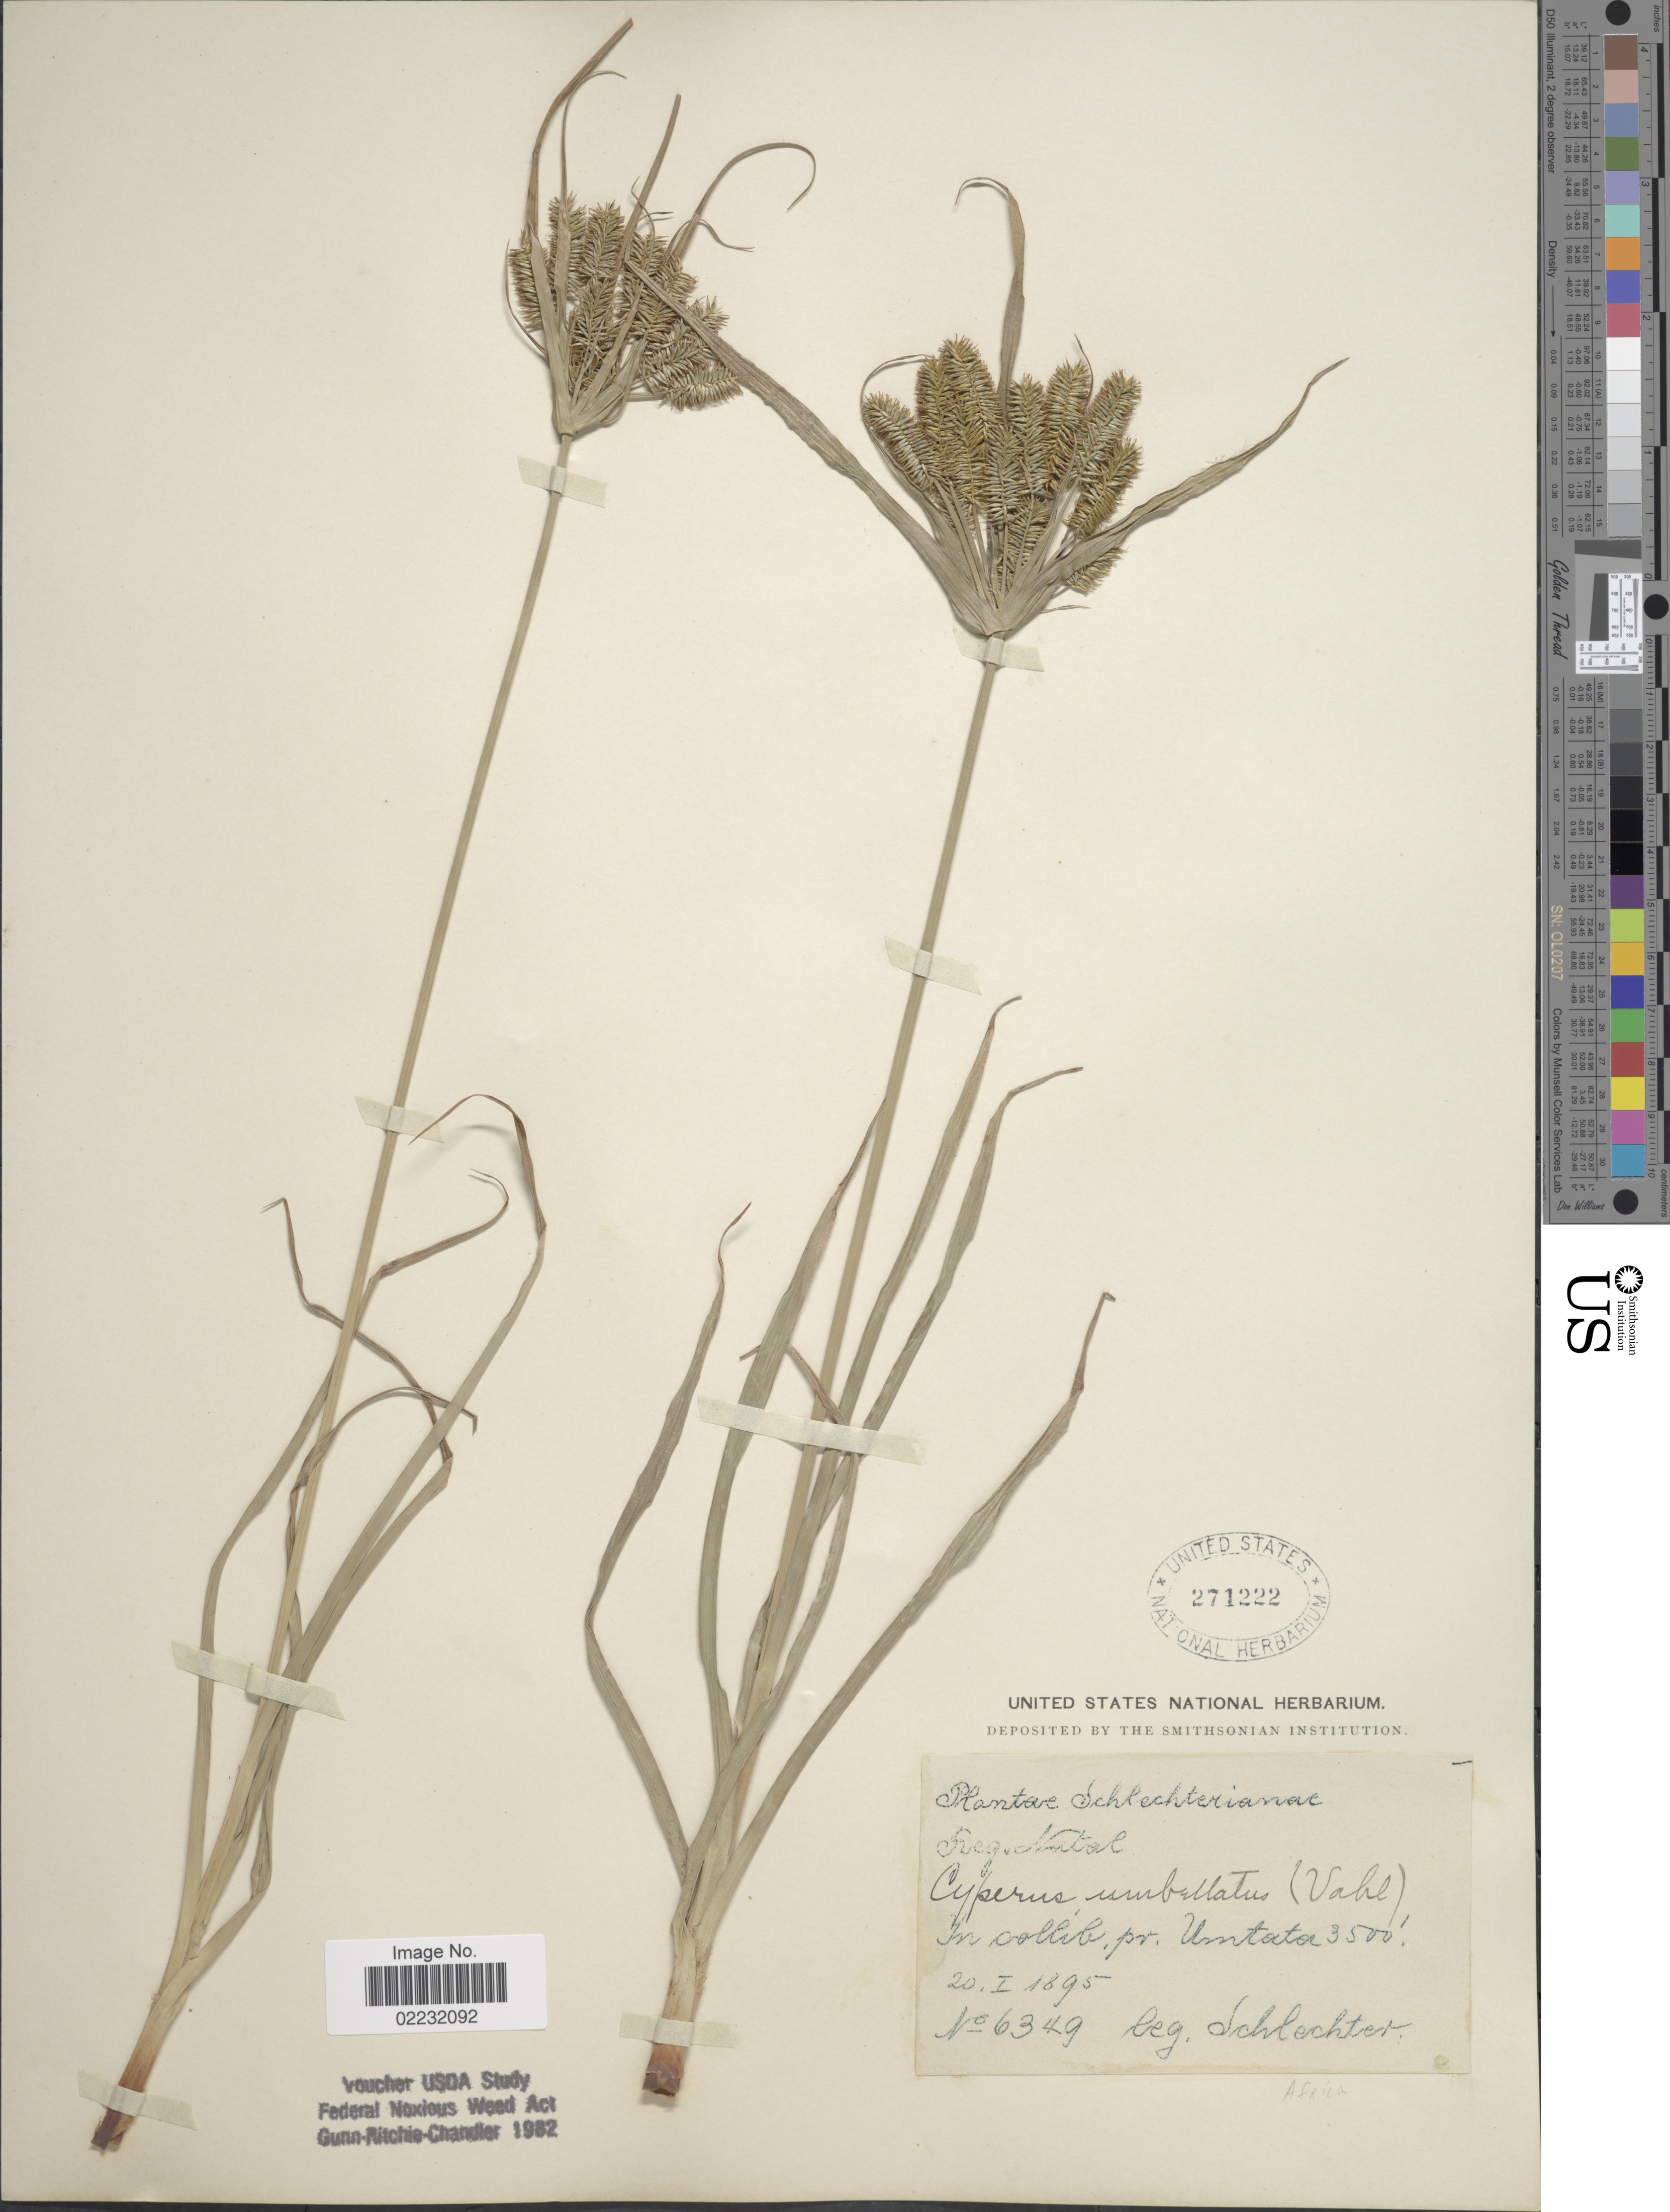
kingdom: Plantae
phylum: Tracheophyta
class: Liliopsida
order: Poales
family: Cyperaceae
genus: Cyperus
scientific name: Cyperus cyperoides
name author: (L.) Kuntze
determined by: Strong, Mark T., (BOT), Smithsonian Institution - National Museum of Natural History (UNITED STATES)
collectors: Schlechter, --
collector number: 6349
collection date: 1895-01-20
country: South Africa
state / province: KwaZulu-Natal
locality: Umtata, Natal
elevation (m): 1067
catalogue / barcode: US 271222